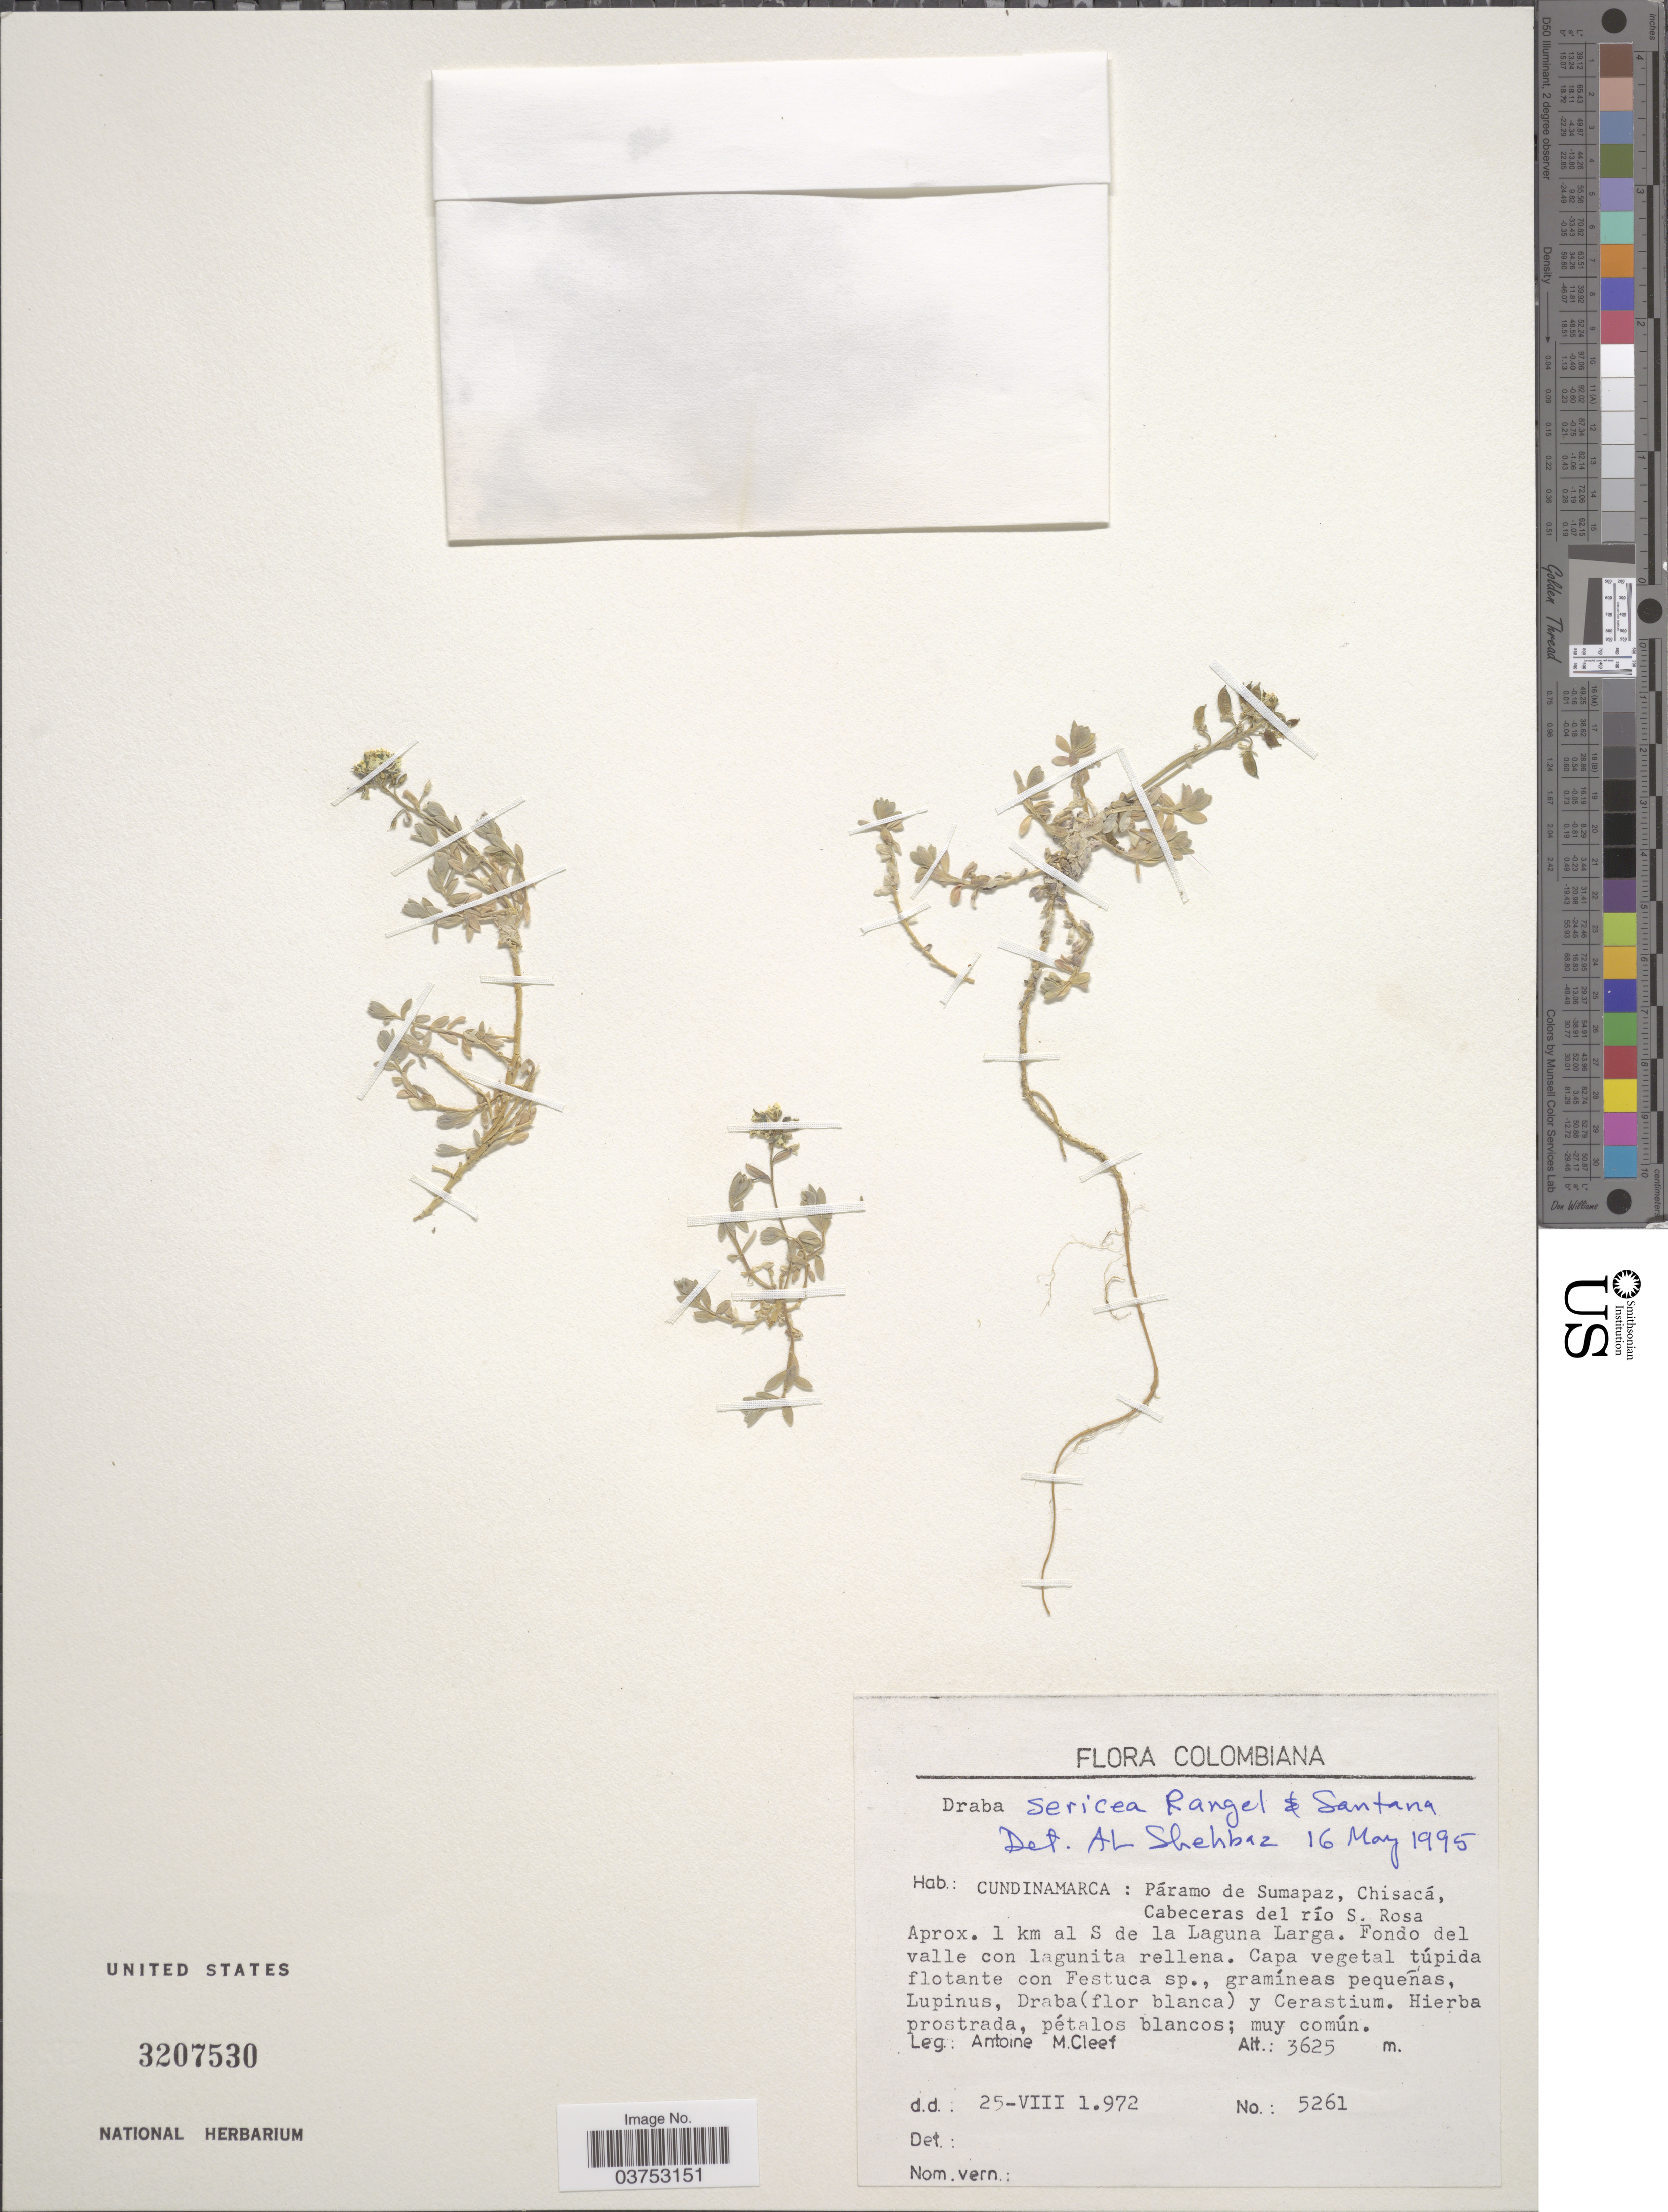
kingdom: Plantae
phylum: Tracheophyta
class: Magnoliopsida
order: Brassicales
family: Brassicaceae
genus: Draba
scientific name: Draba sericea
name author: Santana & J.O. Rangel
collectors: A. M. Cleef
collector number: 5261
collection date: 1972-08-25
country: Colombia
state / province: Cundinamarca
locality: Páramo de Sumapaz, Chisacá, Cabeceras del río S. Rosa. Aprox. 1 km al S de la Laguna Larga. Fondo del valle con lagunita rellena.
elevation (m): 3625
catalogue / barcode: US 3207530